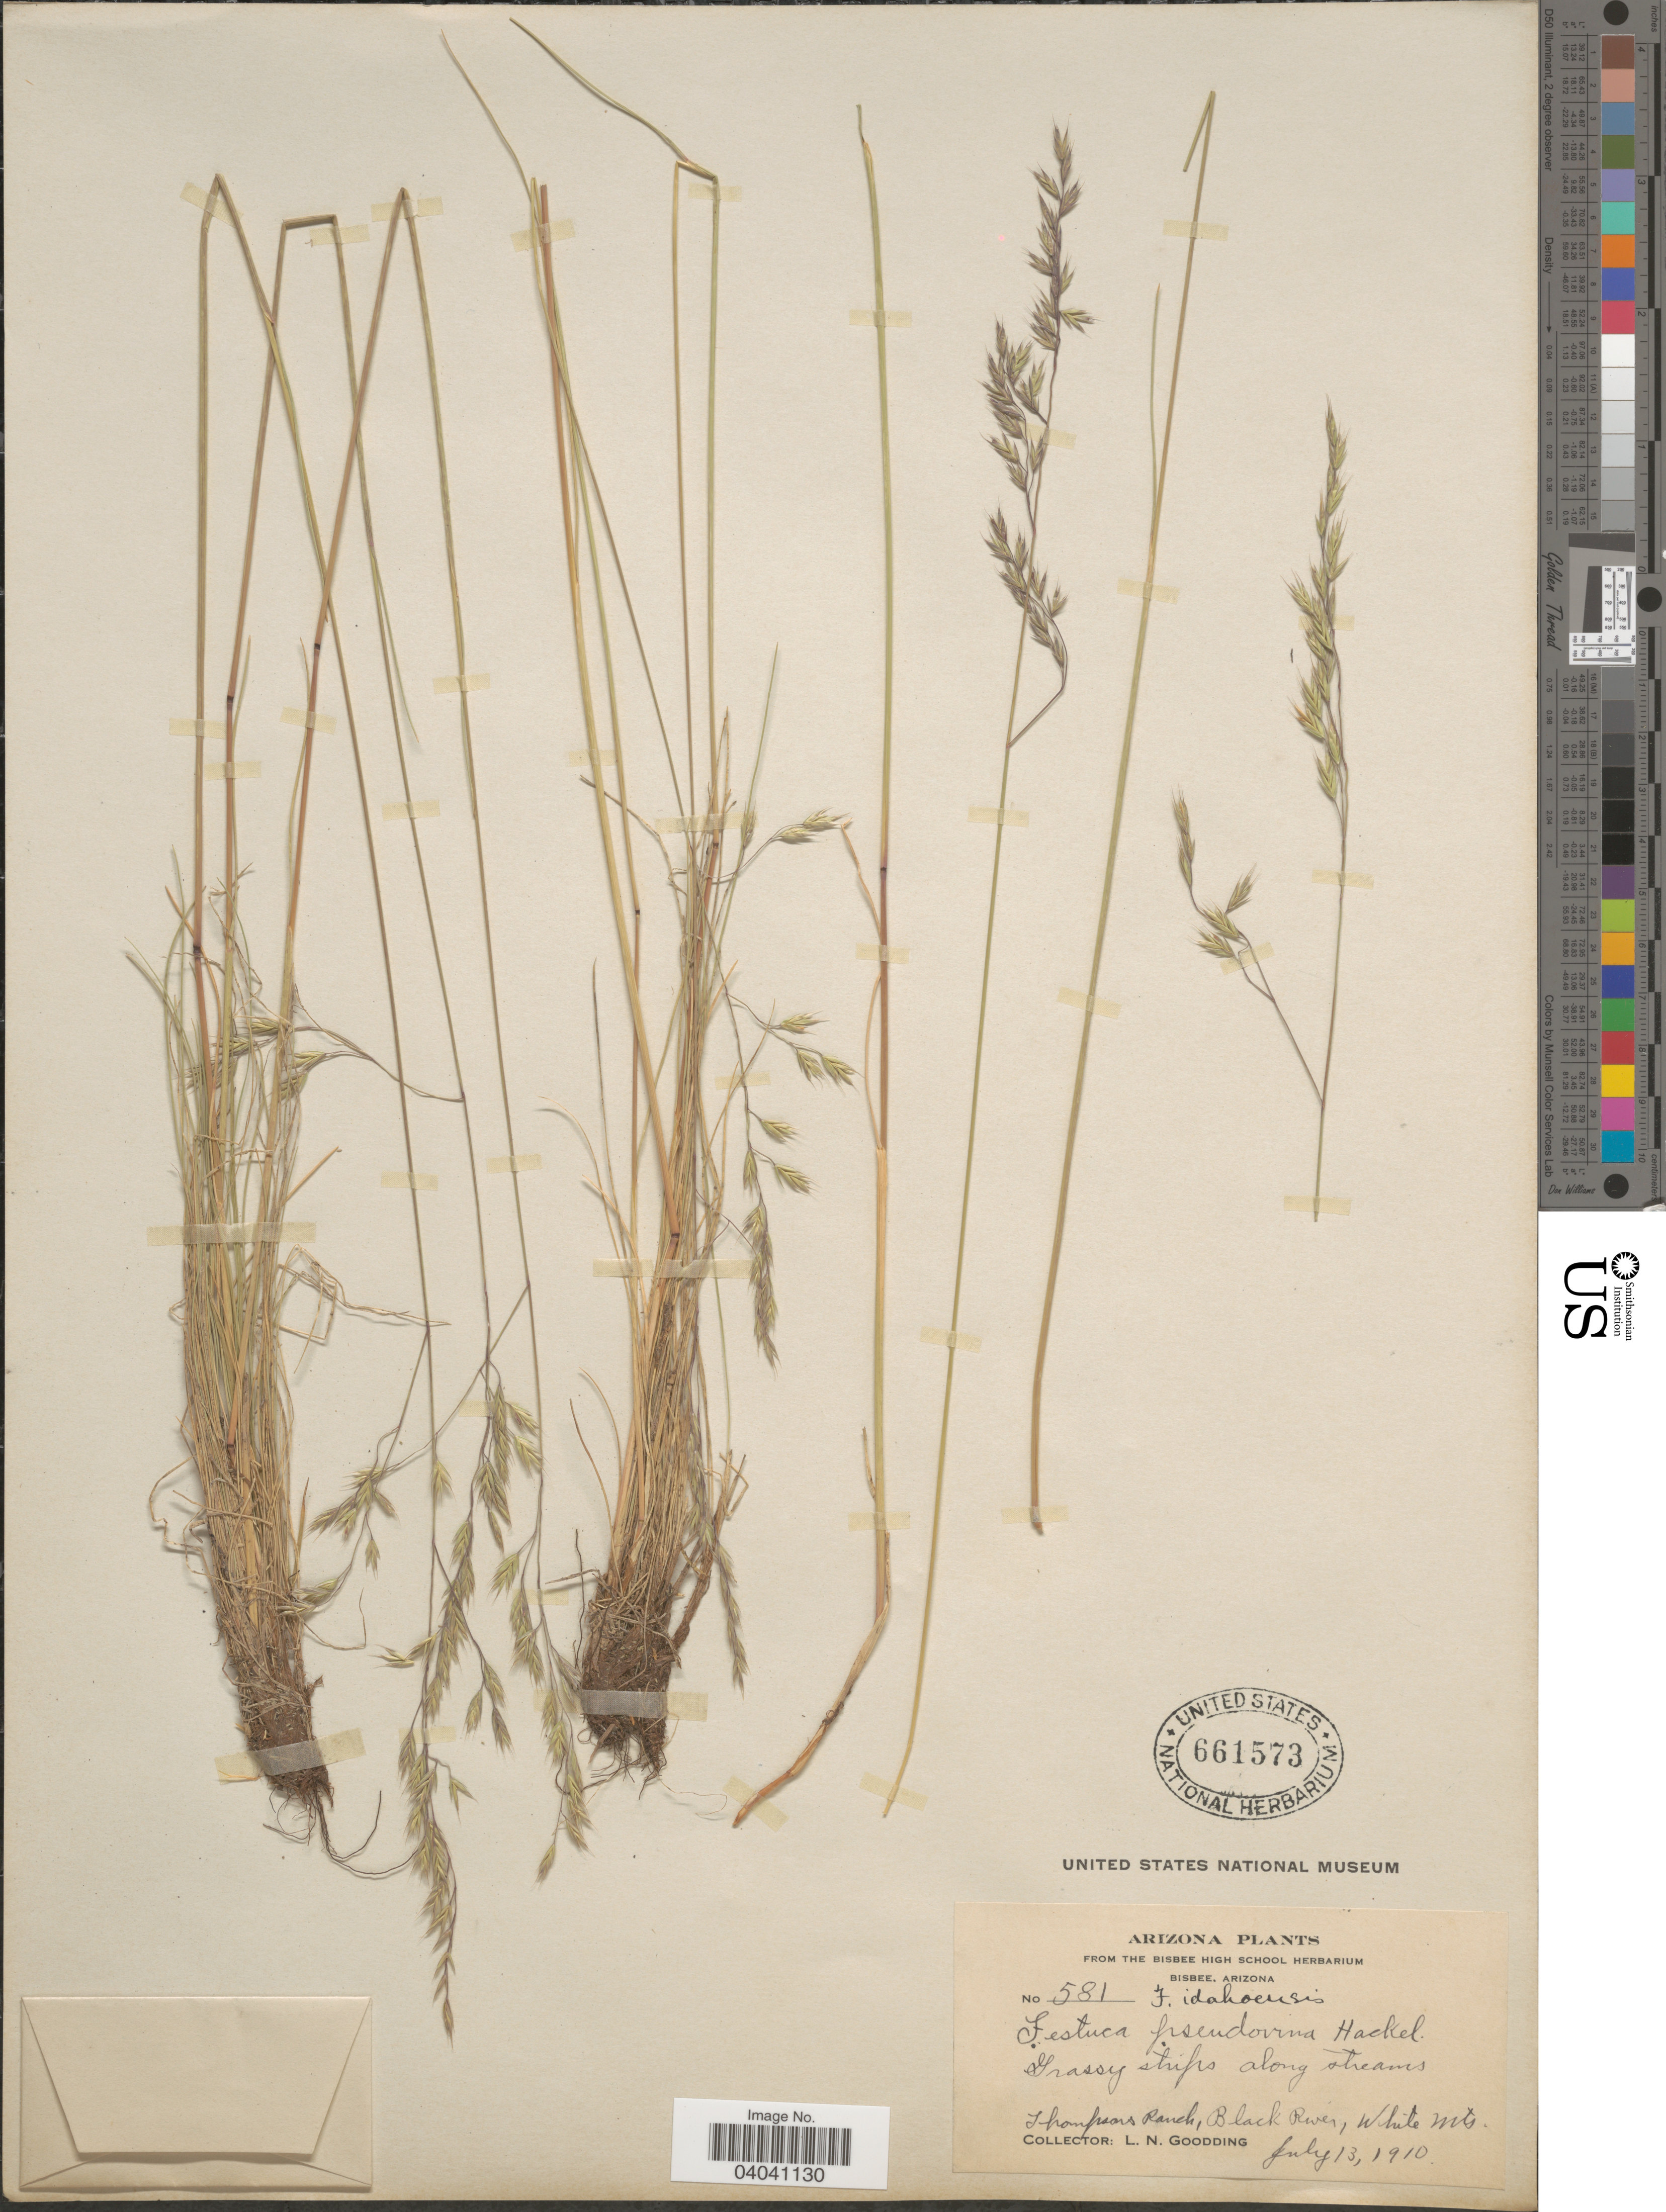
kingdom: Plantae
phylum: Tracheophyta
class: Liliopsida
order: Poales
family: Poaceae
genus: Festuca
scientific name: Festuca arizonica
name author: Vasey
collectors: L. N. Goodding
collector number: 581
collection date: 1910-07-13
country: United States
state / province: Arizona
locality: Thompsons Ranch, Black River, White Mts.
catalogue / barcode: US 661573